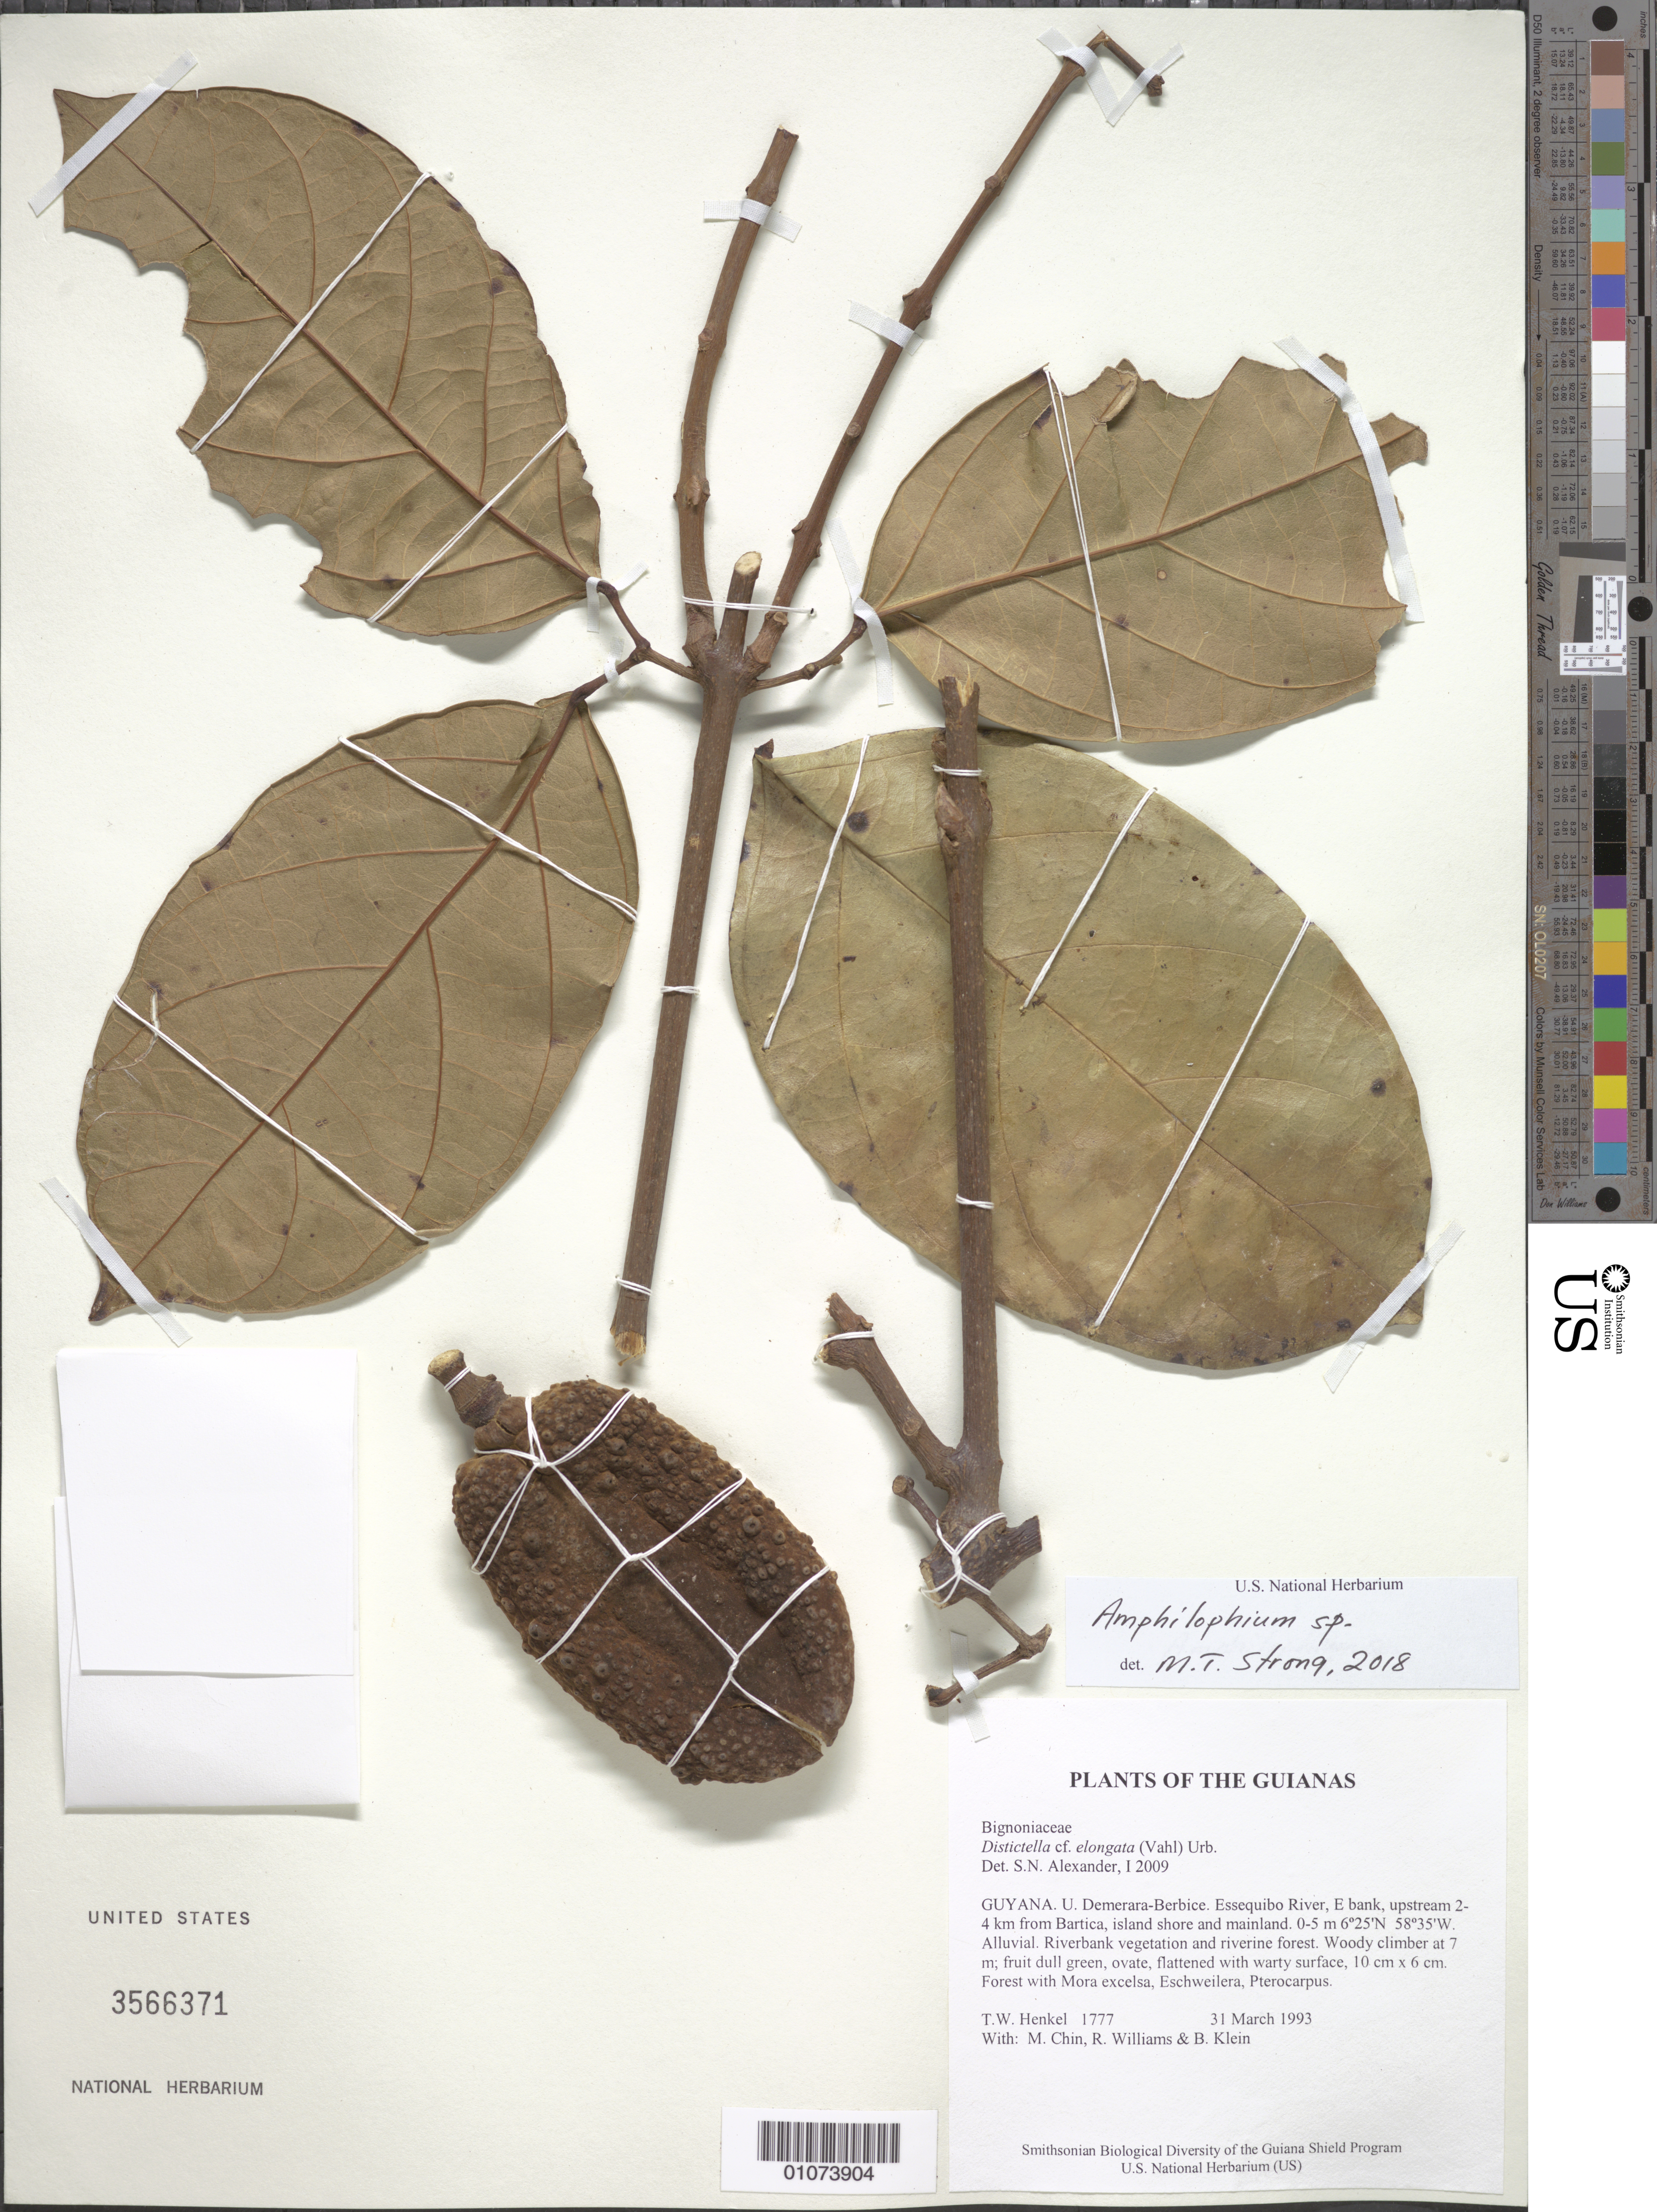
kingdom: Plantae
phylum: Tracheophyta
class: Magnoliopsida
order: Lamiales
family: Bignoniaceae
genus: Amphilophium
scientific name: Amphilophium elongatum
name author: (Vahl) L.G. Lohmann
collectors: T. Henkel, M. Chin, R. Williams & B. Klein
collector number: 1777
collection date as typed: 31 March 1993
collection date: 1993-03-31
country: Guyana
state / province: U. Demerara-Berbice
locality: Essequibo River, E bank, upstream 2-4 km from Bartica, island shore and mainland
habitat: Alluvial. Riverbank vegetation and riverine forest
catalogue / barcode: US 3566371